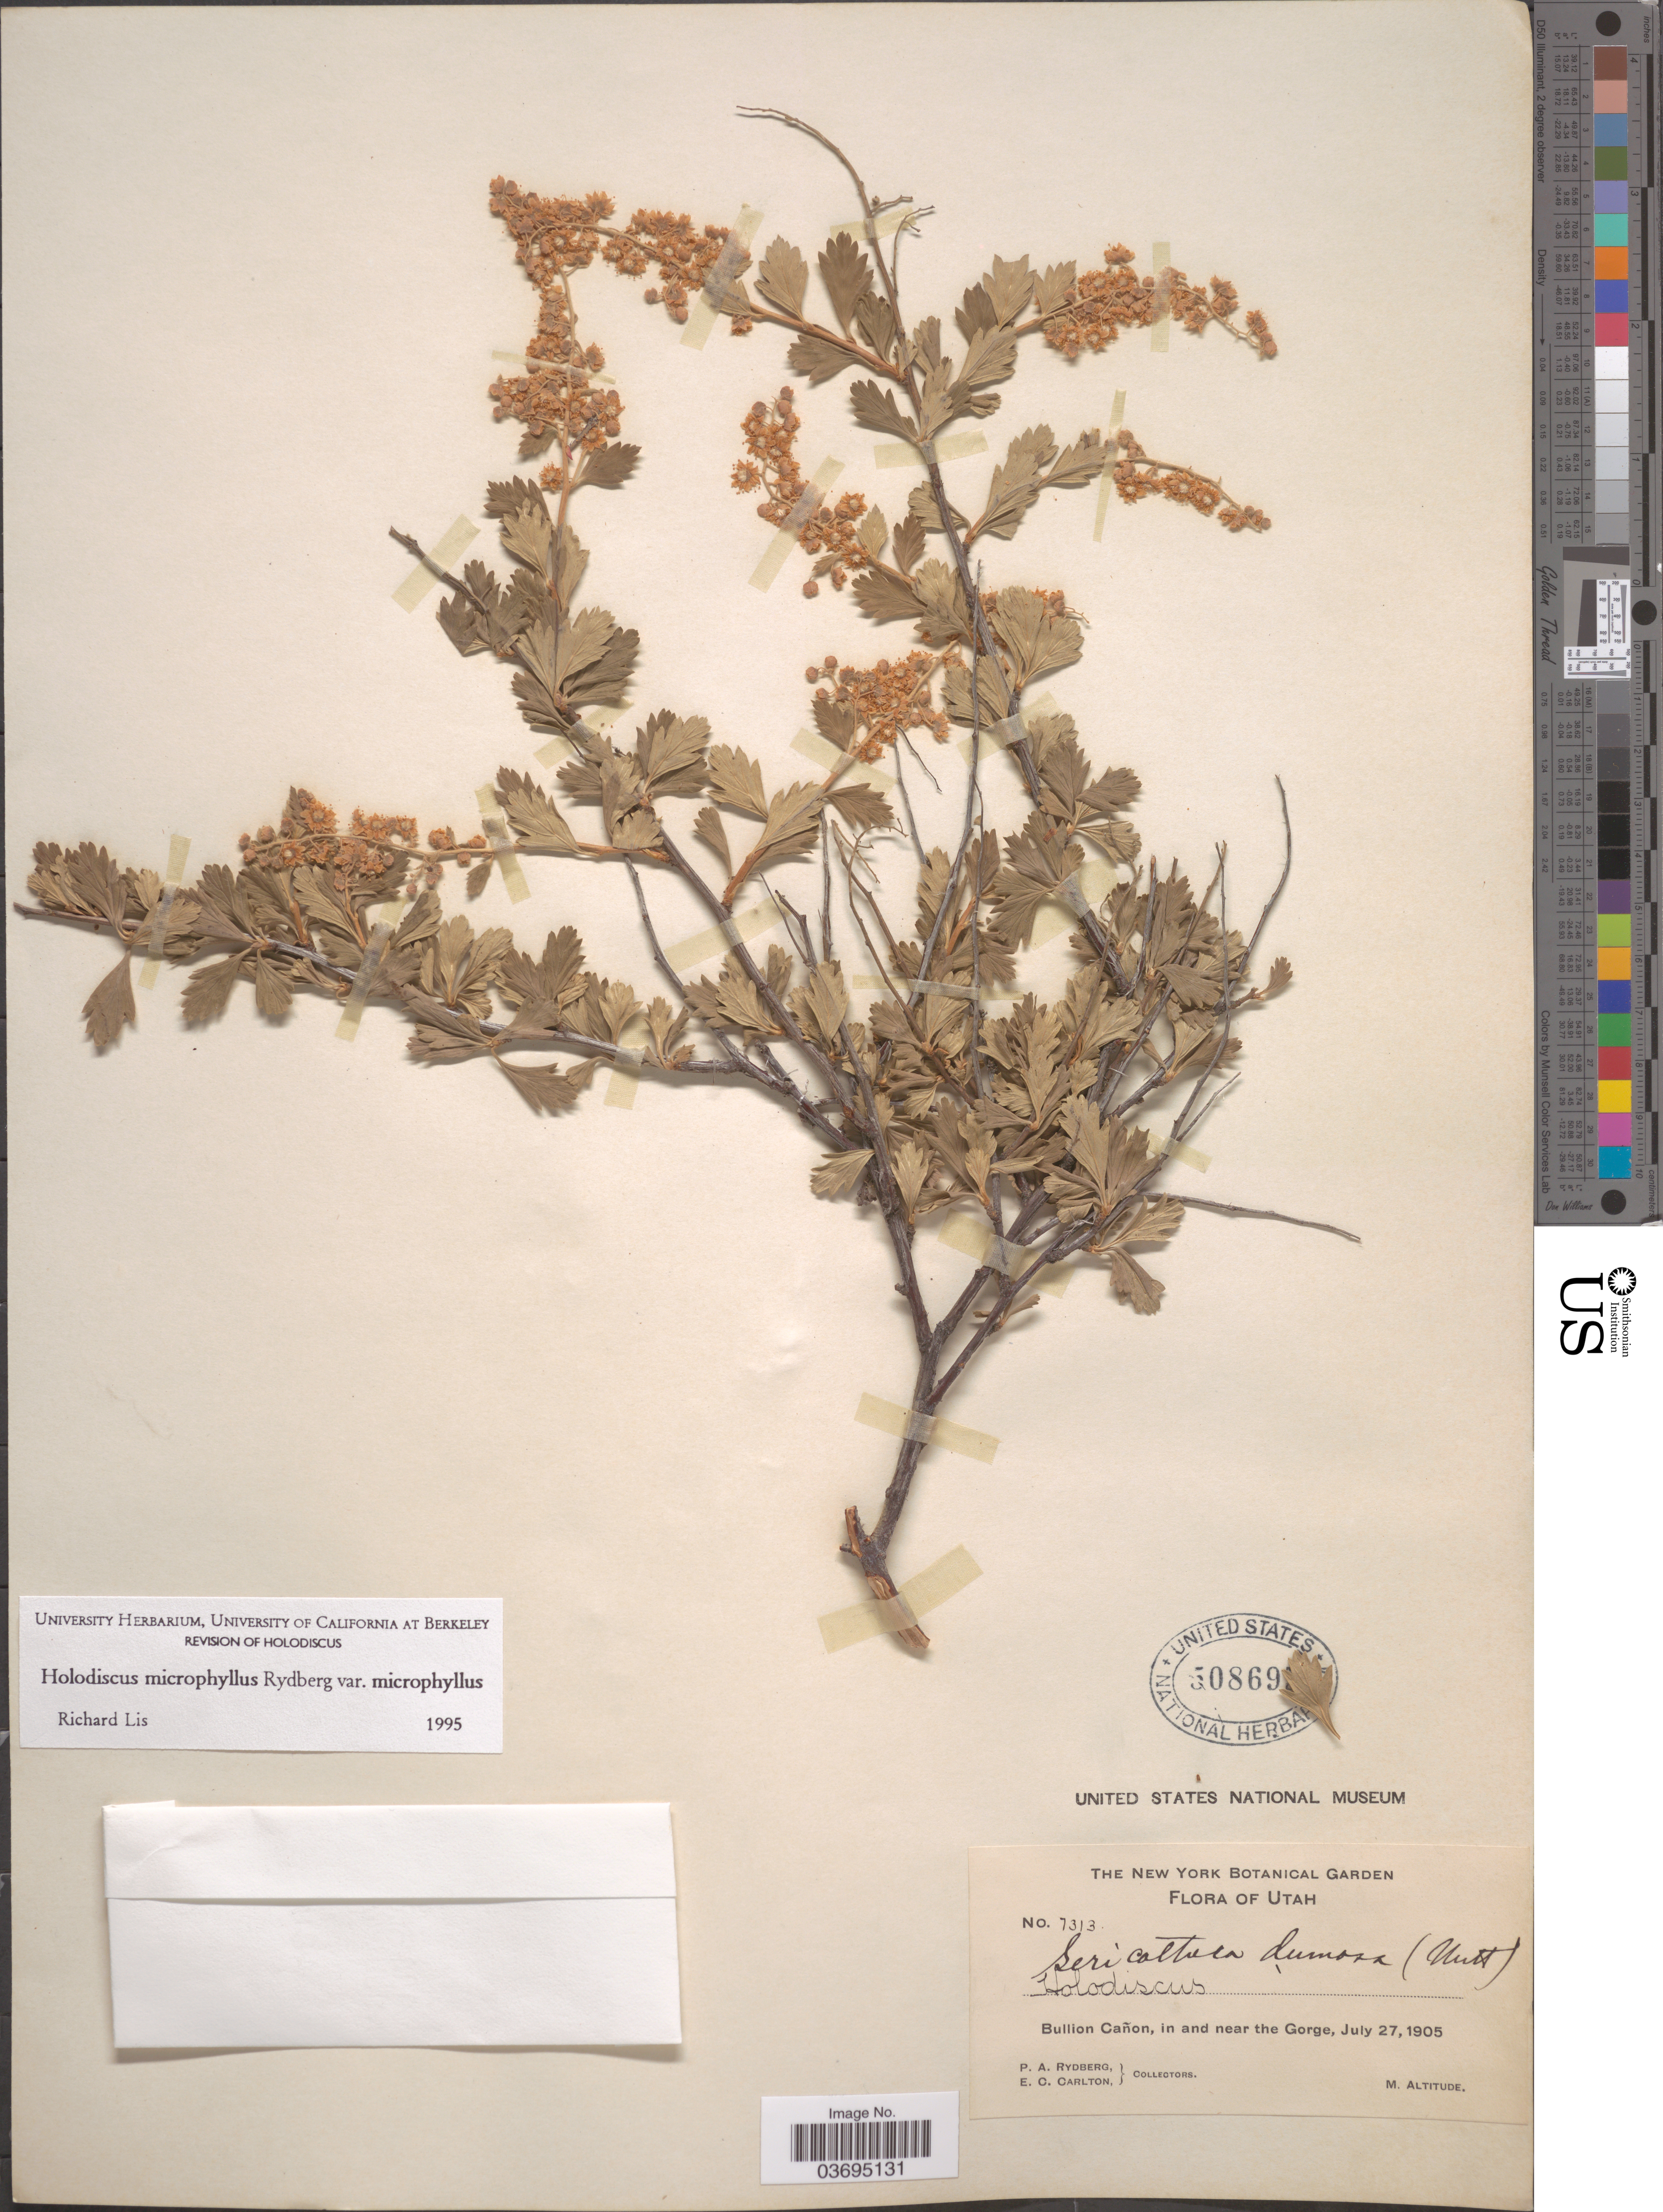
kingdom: Plantae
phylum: Tracheophyta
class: Magnoliopsida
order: Rosales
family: Rosaceae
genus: Holodiscus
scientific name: Holodiscus discolor var. microphyllus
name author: (Rydb.) Jeps.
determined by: Strong, Mark T., (BOT), Smithsonian Institution - National Museum of Natural History (UNITED STATES)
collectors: P. A. Rydberg & E. Carlton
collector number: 7313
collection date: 1905-07-27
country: United States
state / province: Utah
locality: Bullion Cañon, in and near the Gorge.